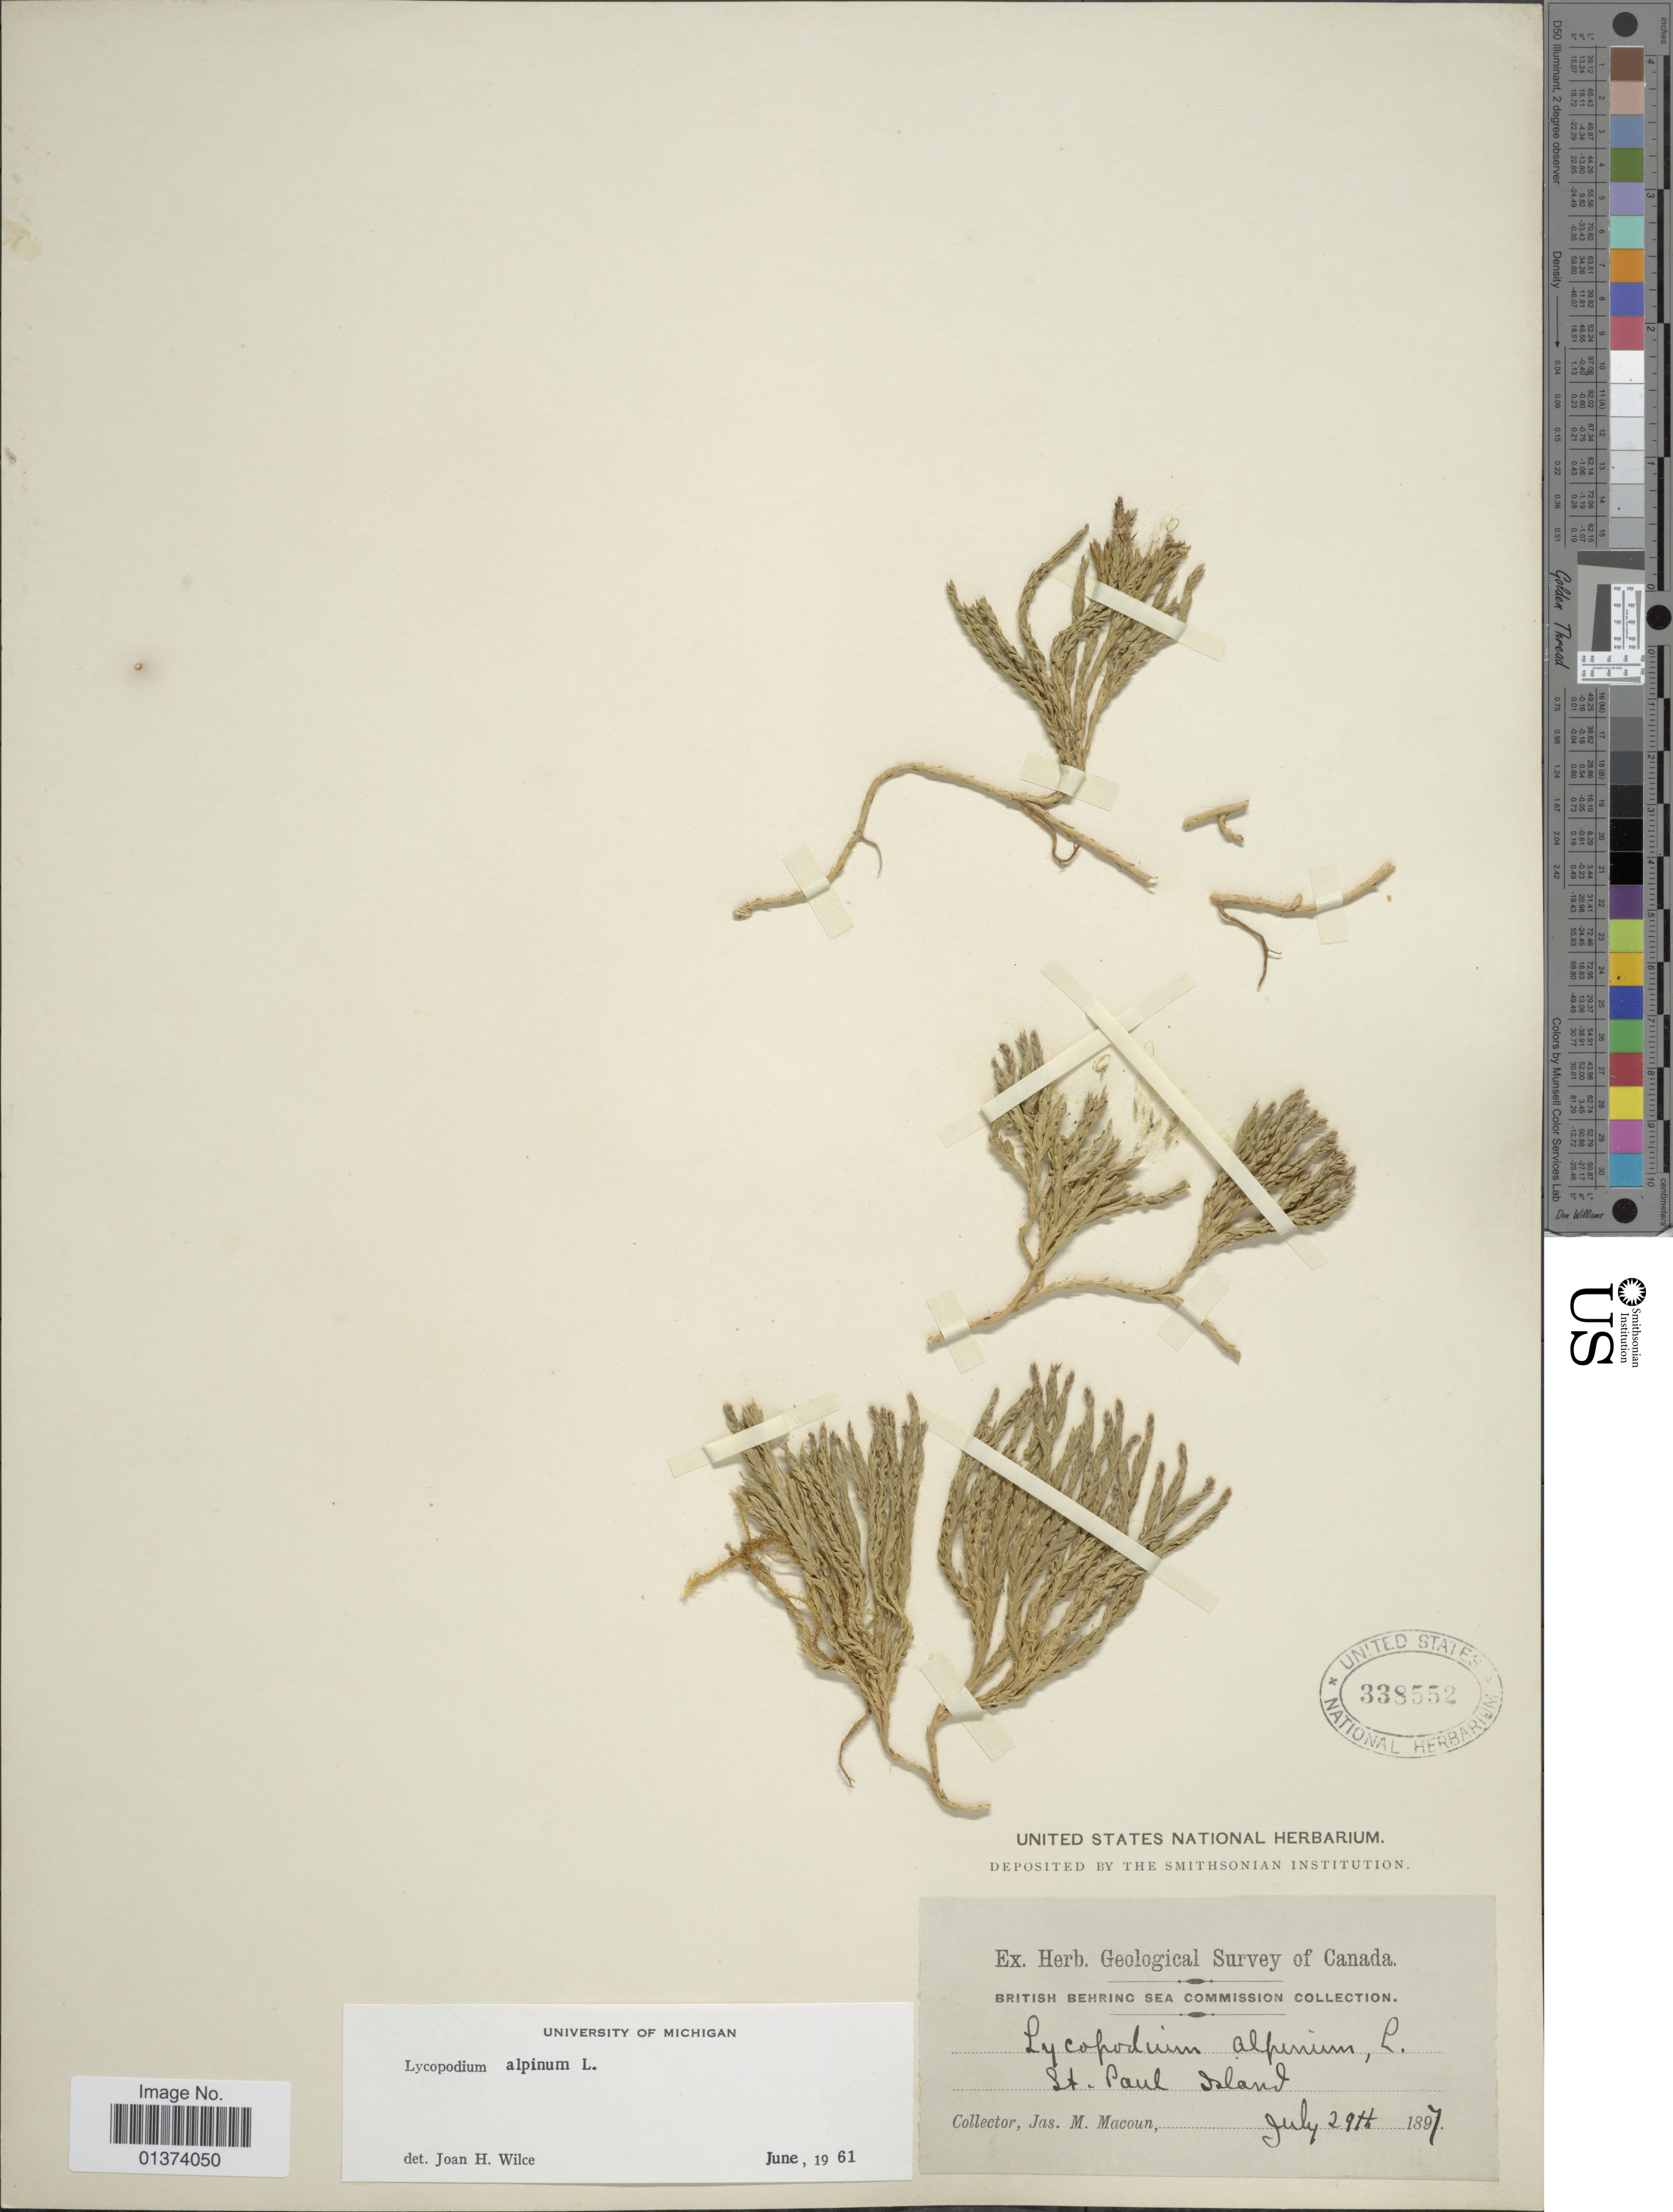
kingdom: Plantae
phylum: Tracheophyta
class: Lycopodiopsida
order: Lycopodiales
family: Lycopodiaceae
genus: Diphasiastrum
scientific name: Diphasiastrum alpinum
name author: (L.) Holub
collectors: J. M. Macoun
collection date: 1897-07-29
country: Canada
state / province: Alberta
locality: St. Paul Island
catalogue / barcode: US 338552